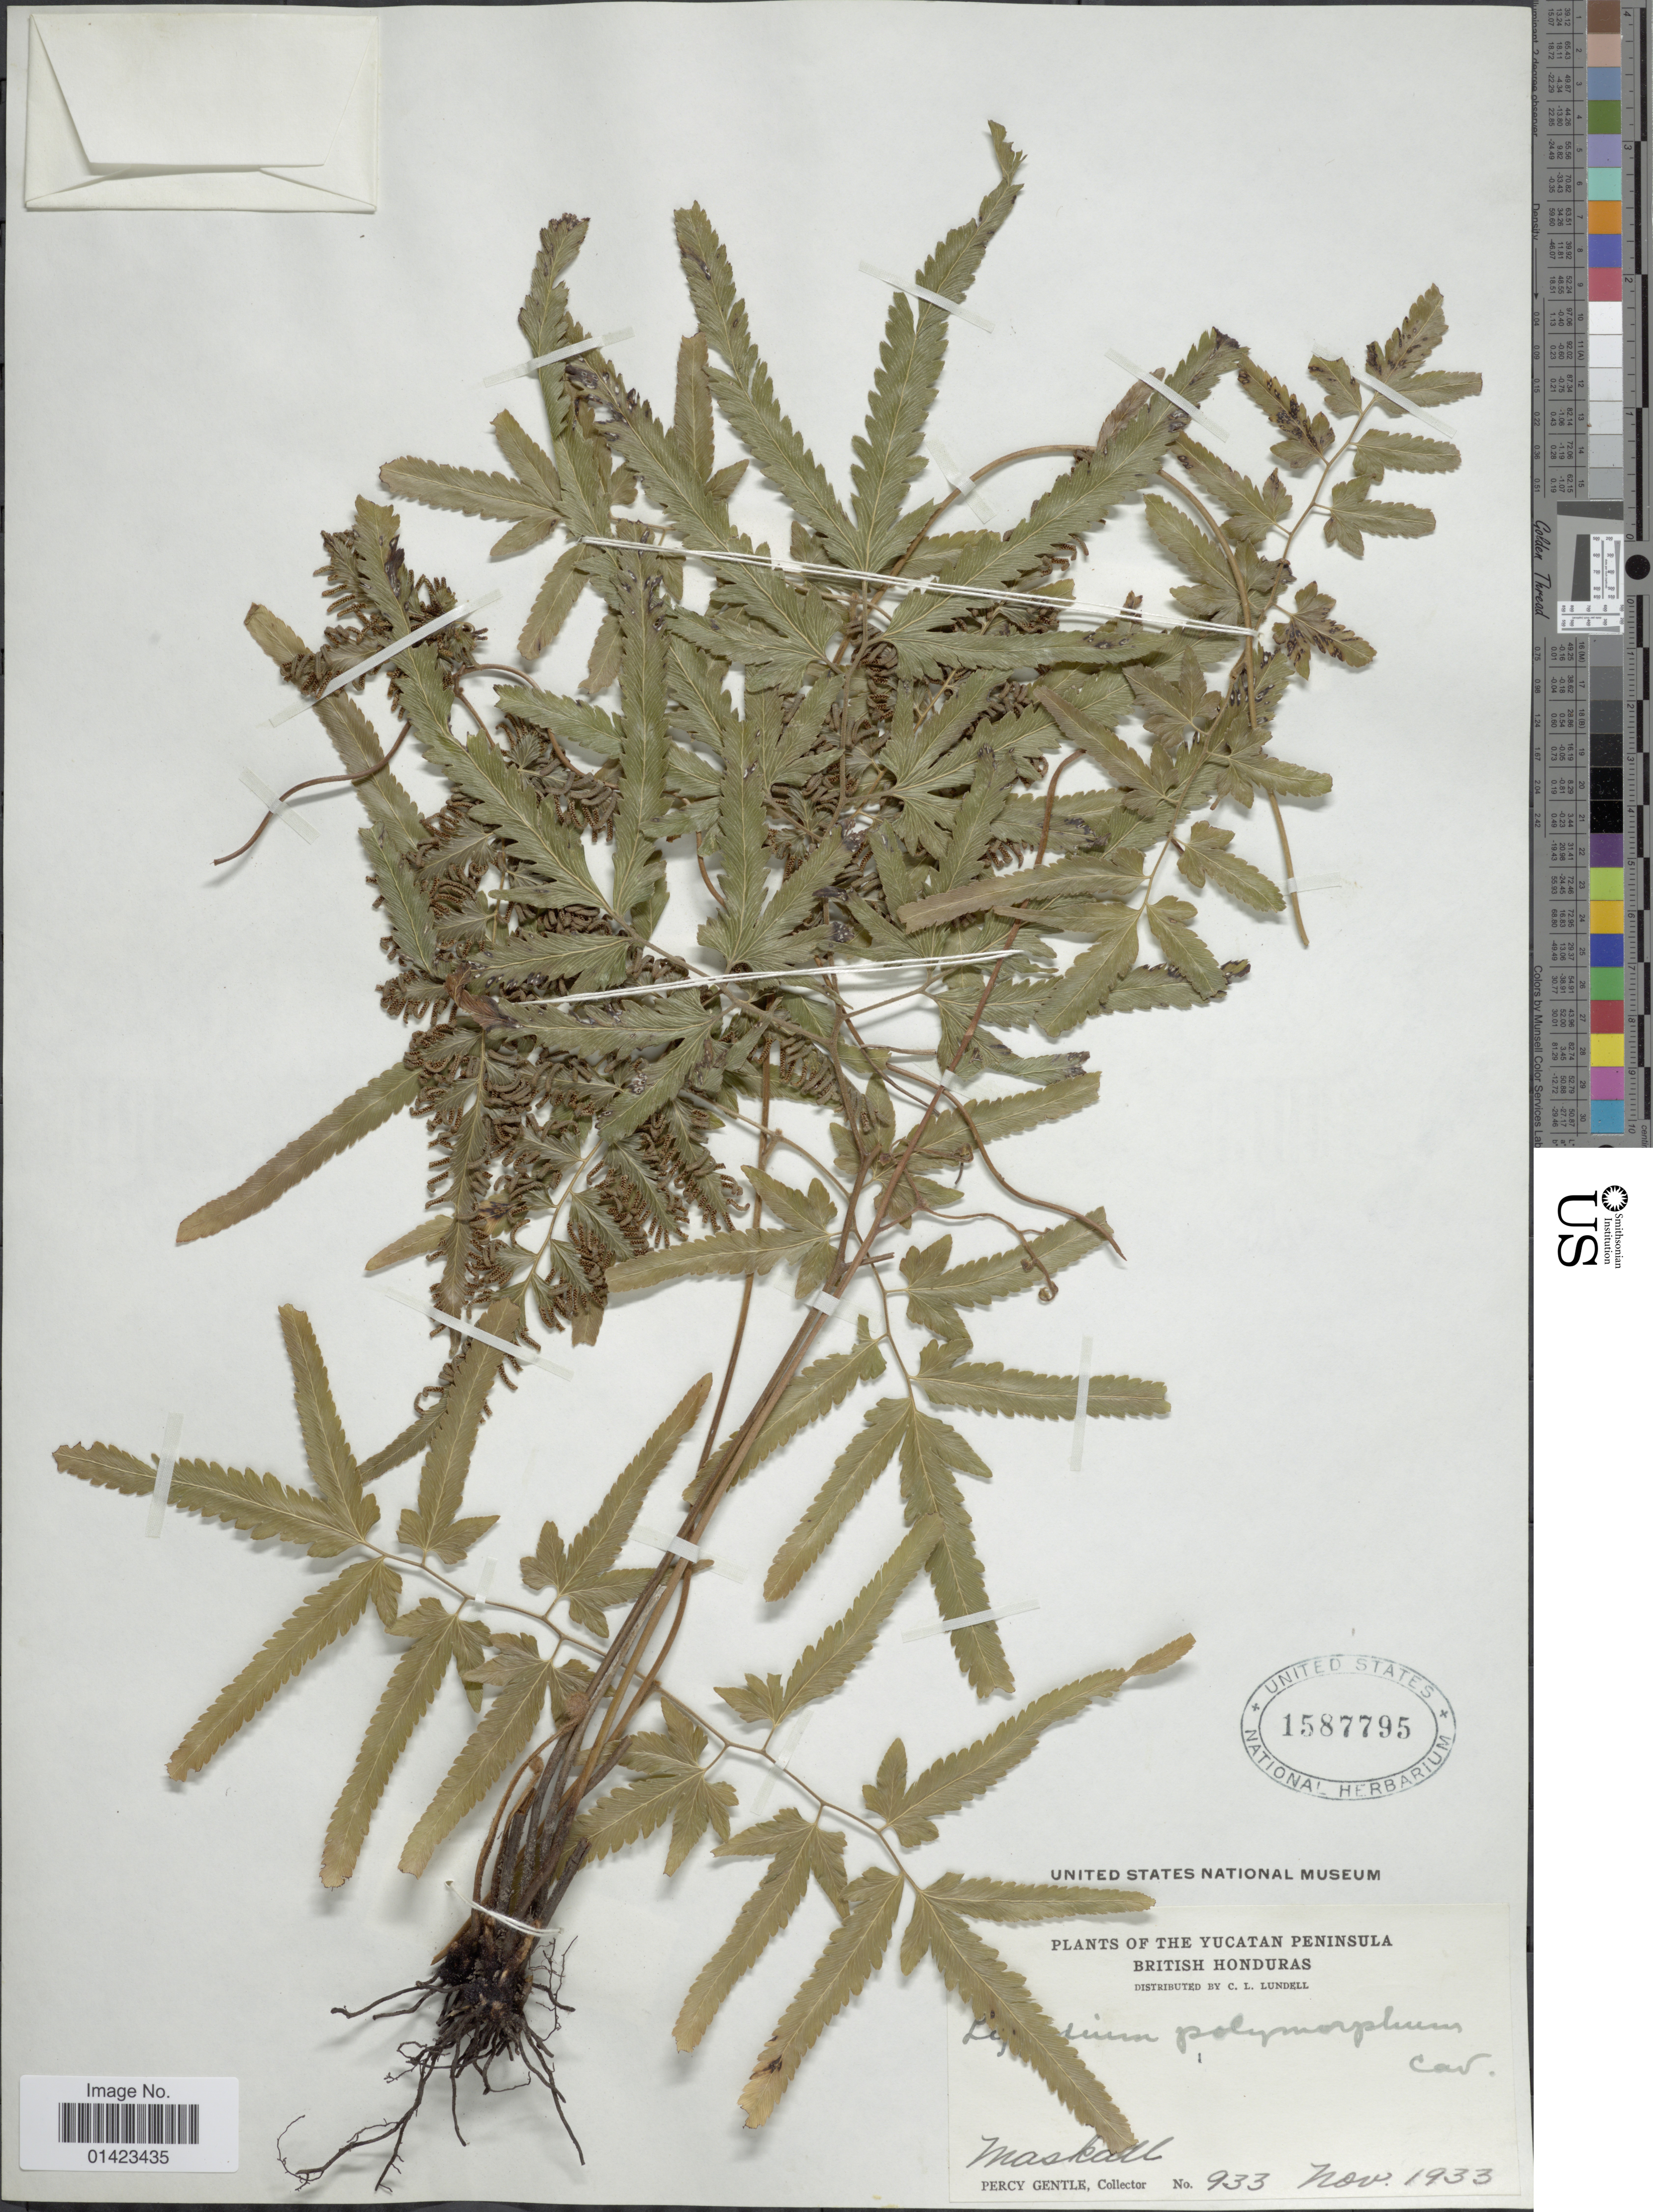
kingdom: Plantae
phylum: Tracheophyta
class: Polypodiopsida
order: Schizaeales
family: Lygodiaceae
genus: Lygodium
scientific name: Lygodium venustum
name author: Sw.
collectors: P. H. Gentle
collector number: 933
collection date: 1933-11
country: Belize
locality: Yucatan peninsula, British Honduras, Maskall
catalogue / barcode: US 1587795